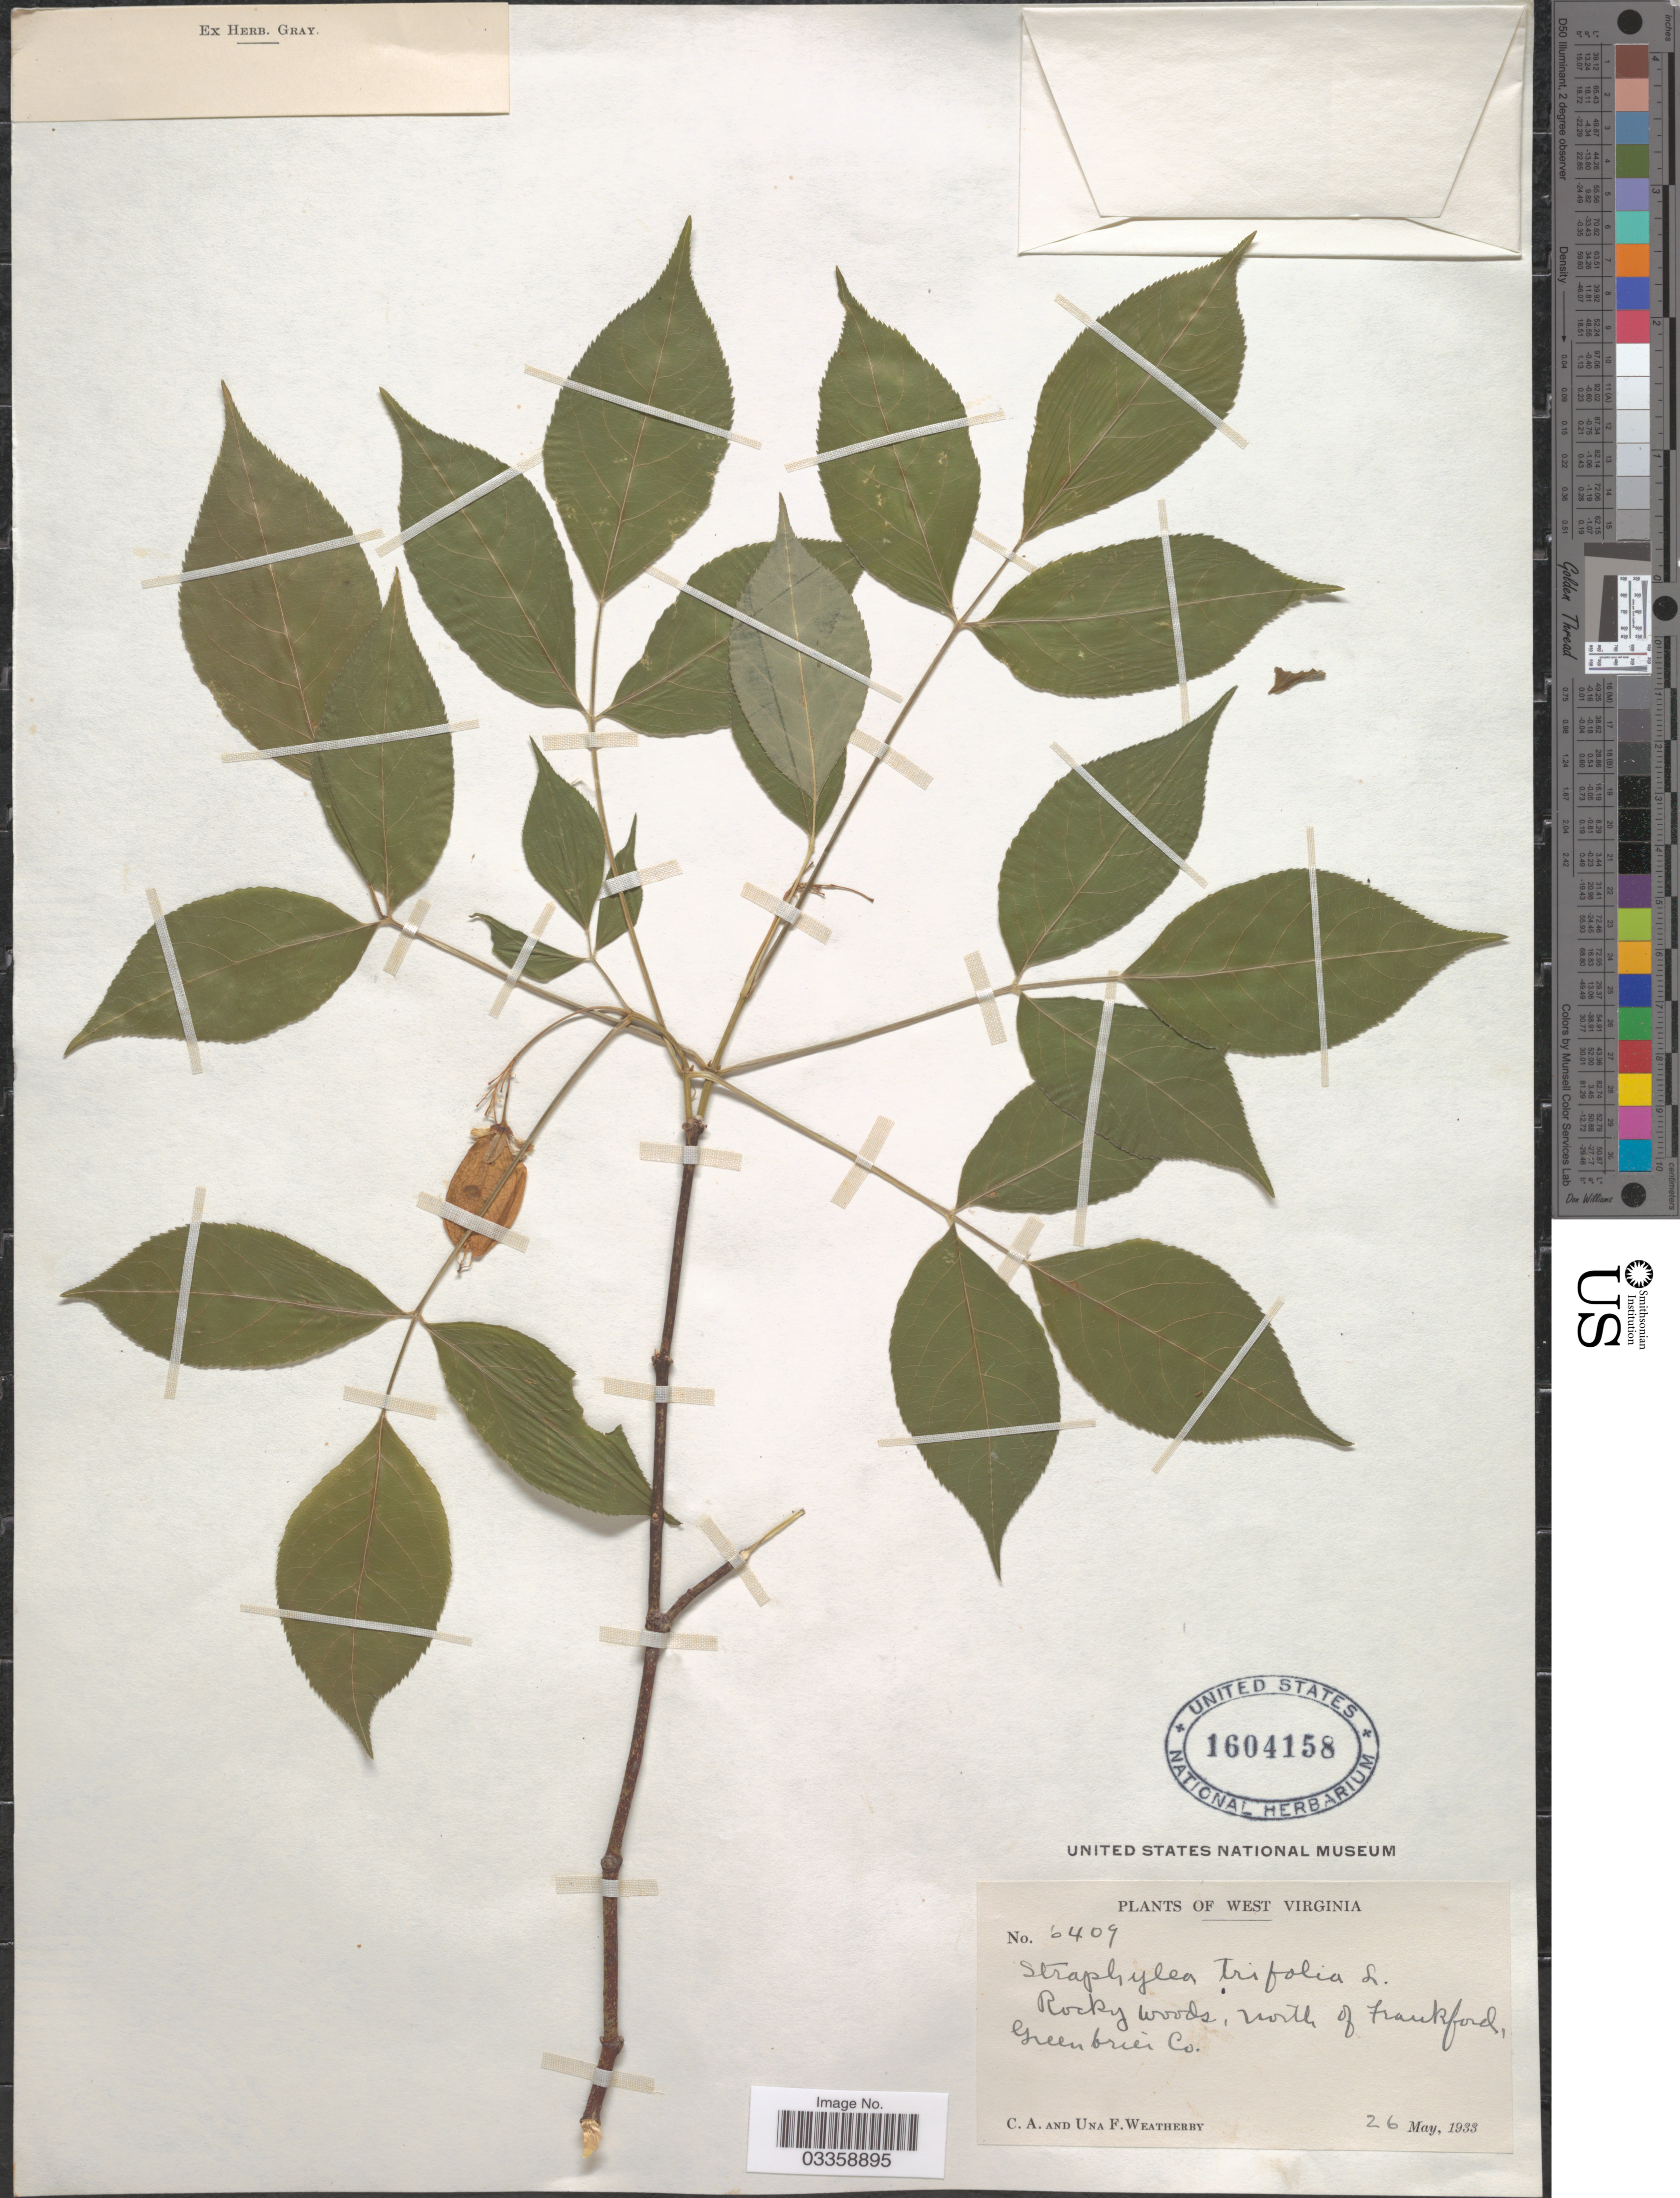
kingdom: Plantae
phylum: Tracheophyta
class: Magnoliopsida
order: Crossosomatales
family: Staphyleaceae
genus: Staphylea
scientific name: Staphylea trifolia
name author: L.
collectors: C. A. Weatherby & U. Weatherby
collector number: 6409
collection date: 1933-05-26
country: United States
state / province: West Virginia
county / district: Greenbrier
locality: Rocky woods, north of Frankford, Greenbrier Co.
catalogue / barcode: US 1604158